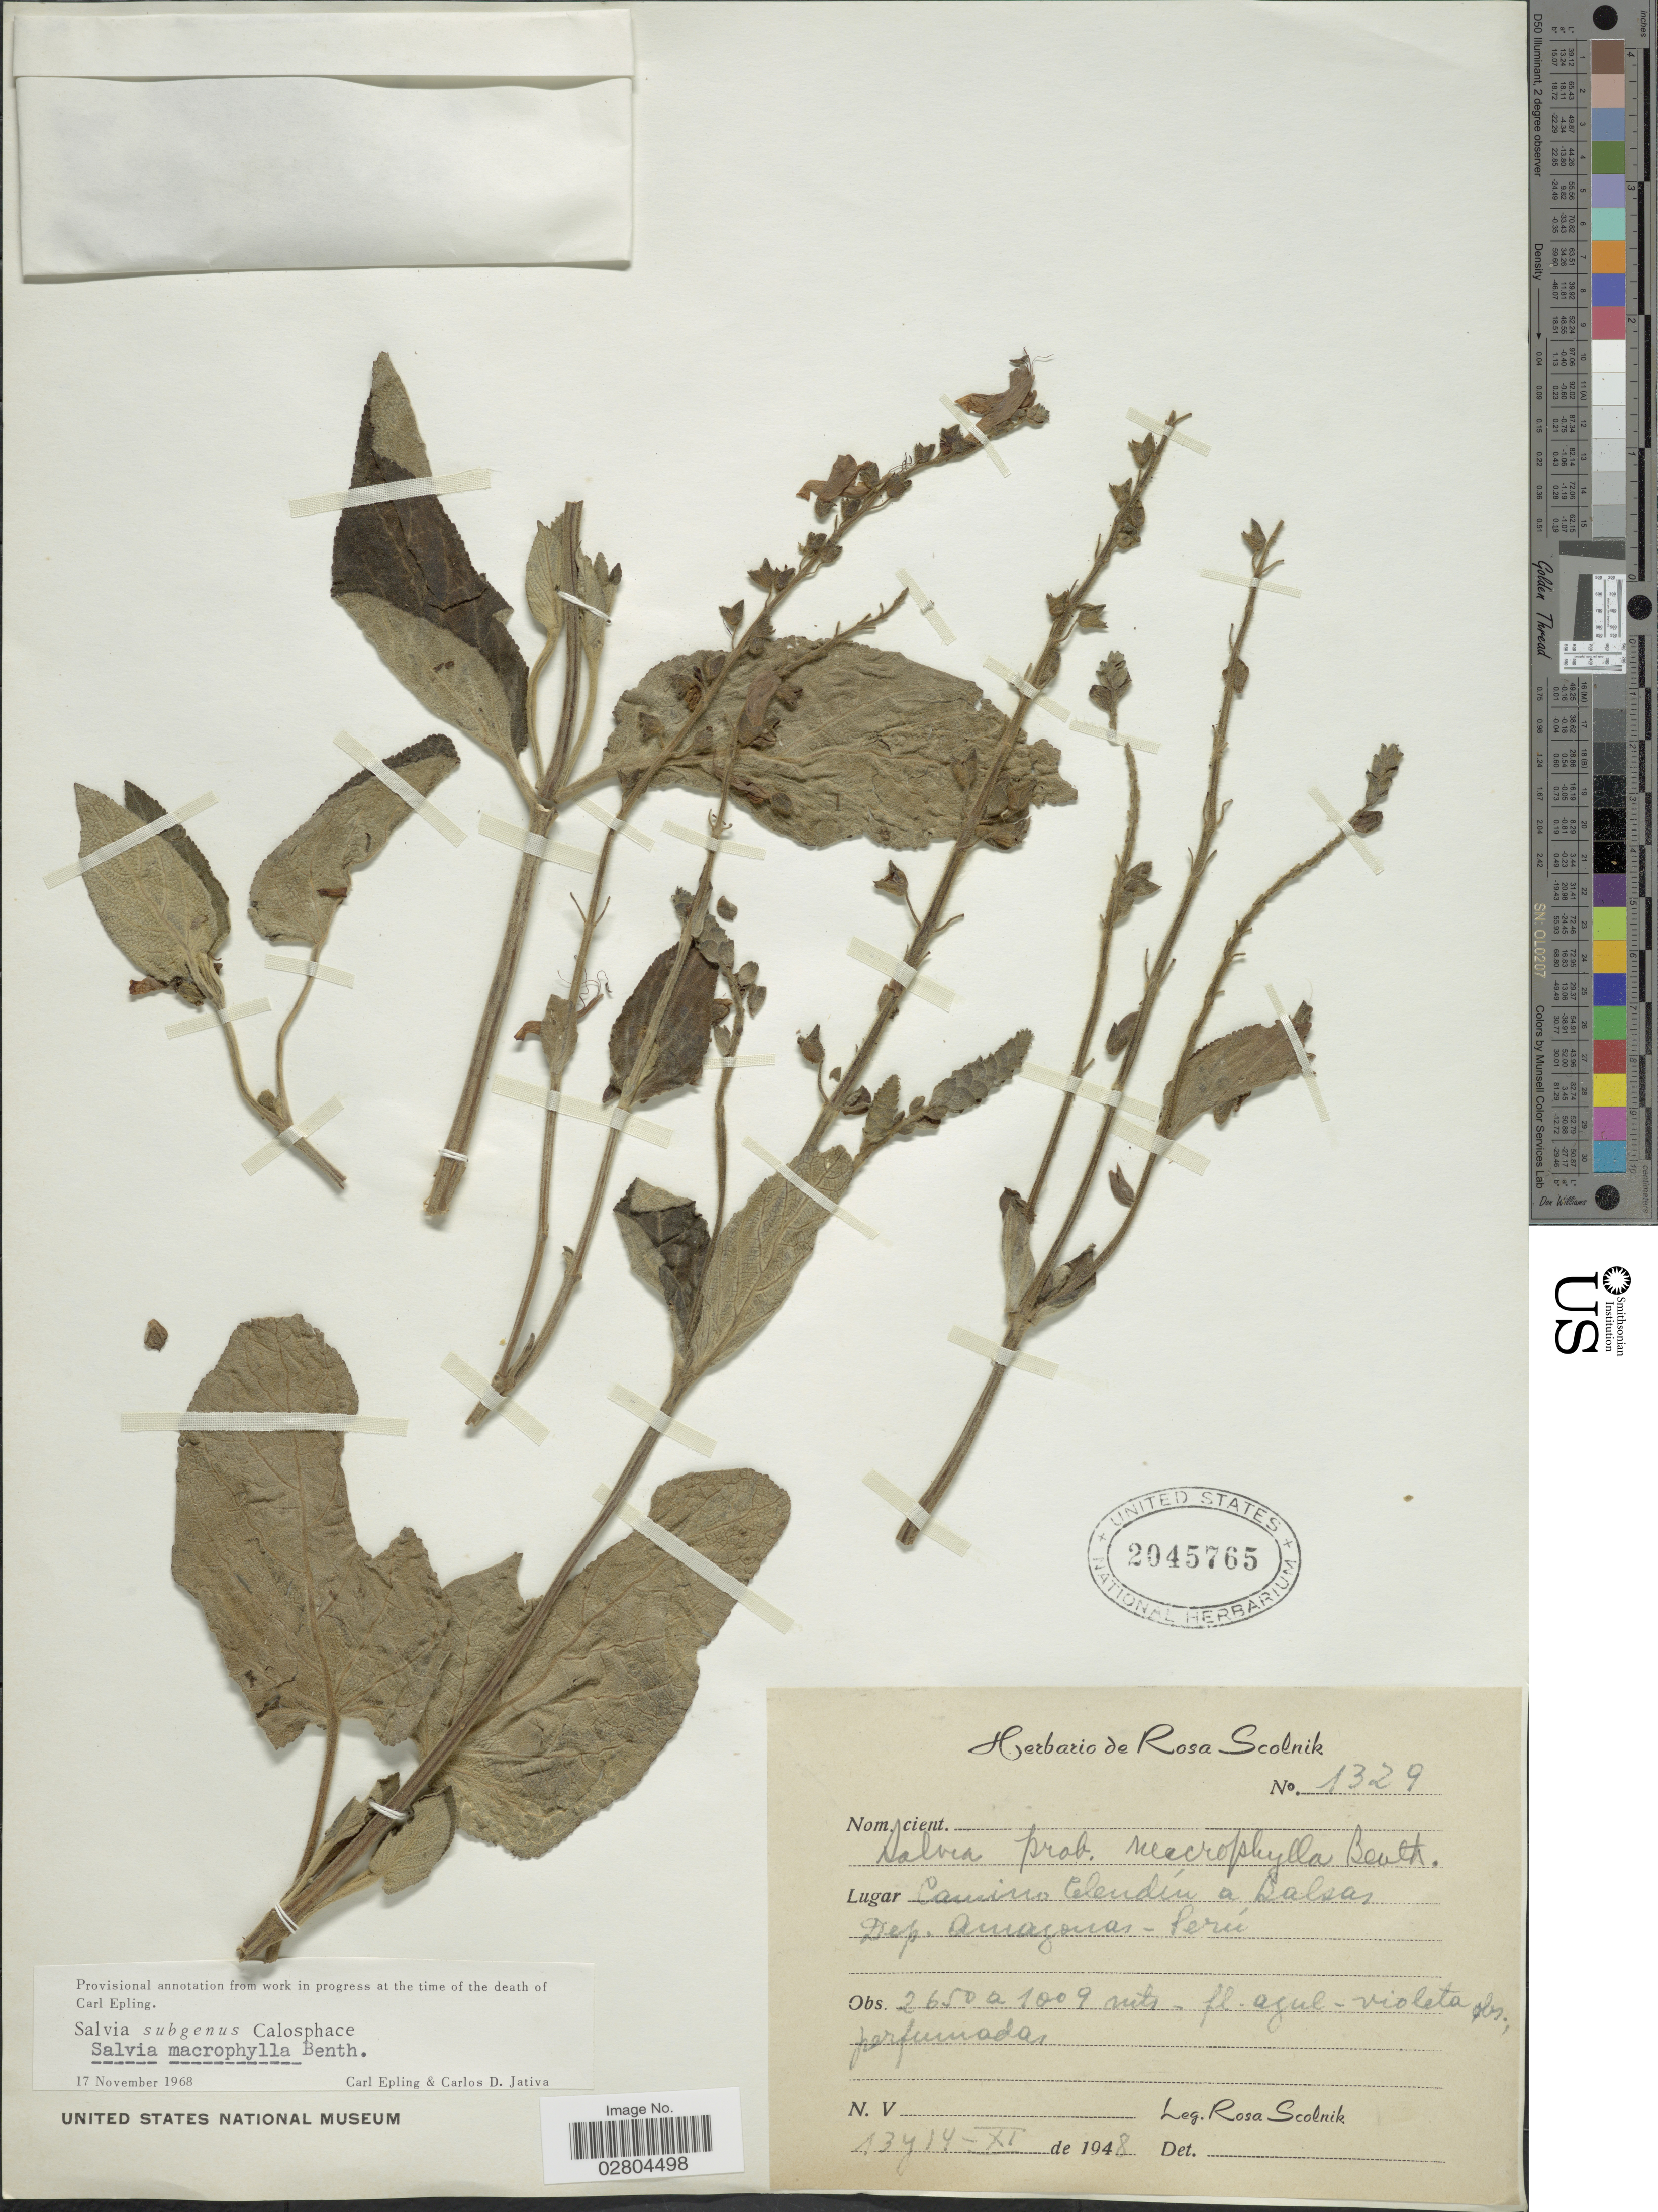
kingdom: Plantae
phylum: Tracheophyta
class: Magnoliopsida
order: Lamiales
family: Lamiaceae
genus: Salvia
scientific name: Salvia macrophylla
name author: Benth.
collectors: R. Scolnik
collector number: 1329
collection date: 1948-11-13/1948-11-14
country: Peru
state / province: Amazonas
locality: Camino Celendín a Balsas. Dep. Amazonas.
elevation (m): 1009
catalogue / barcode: US 2045765